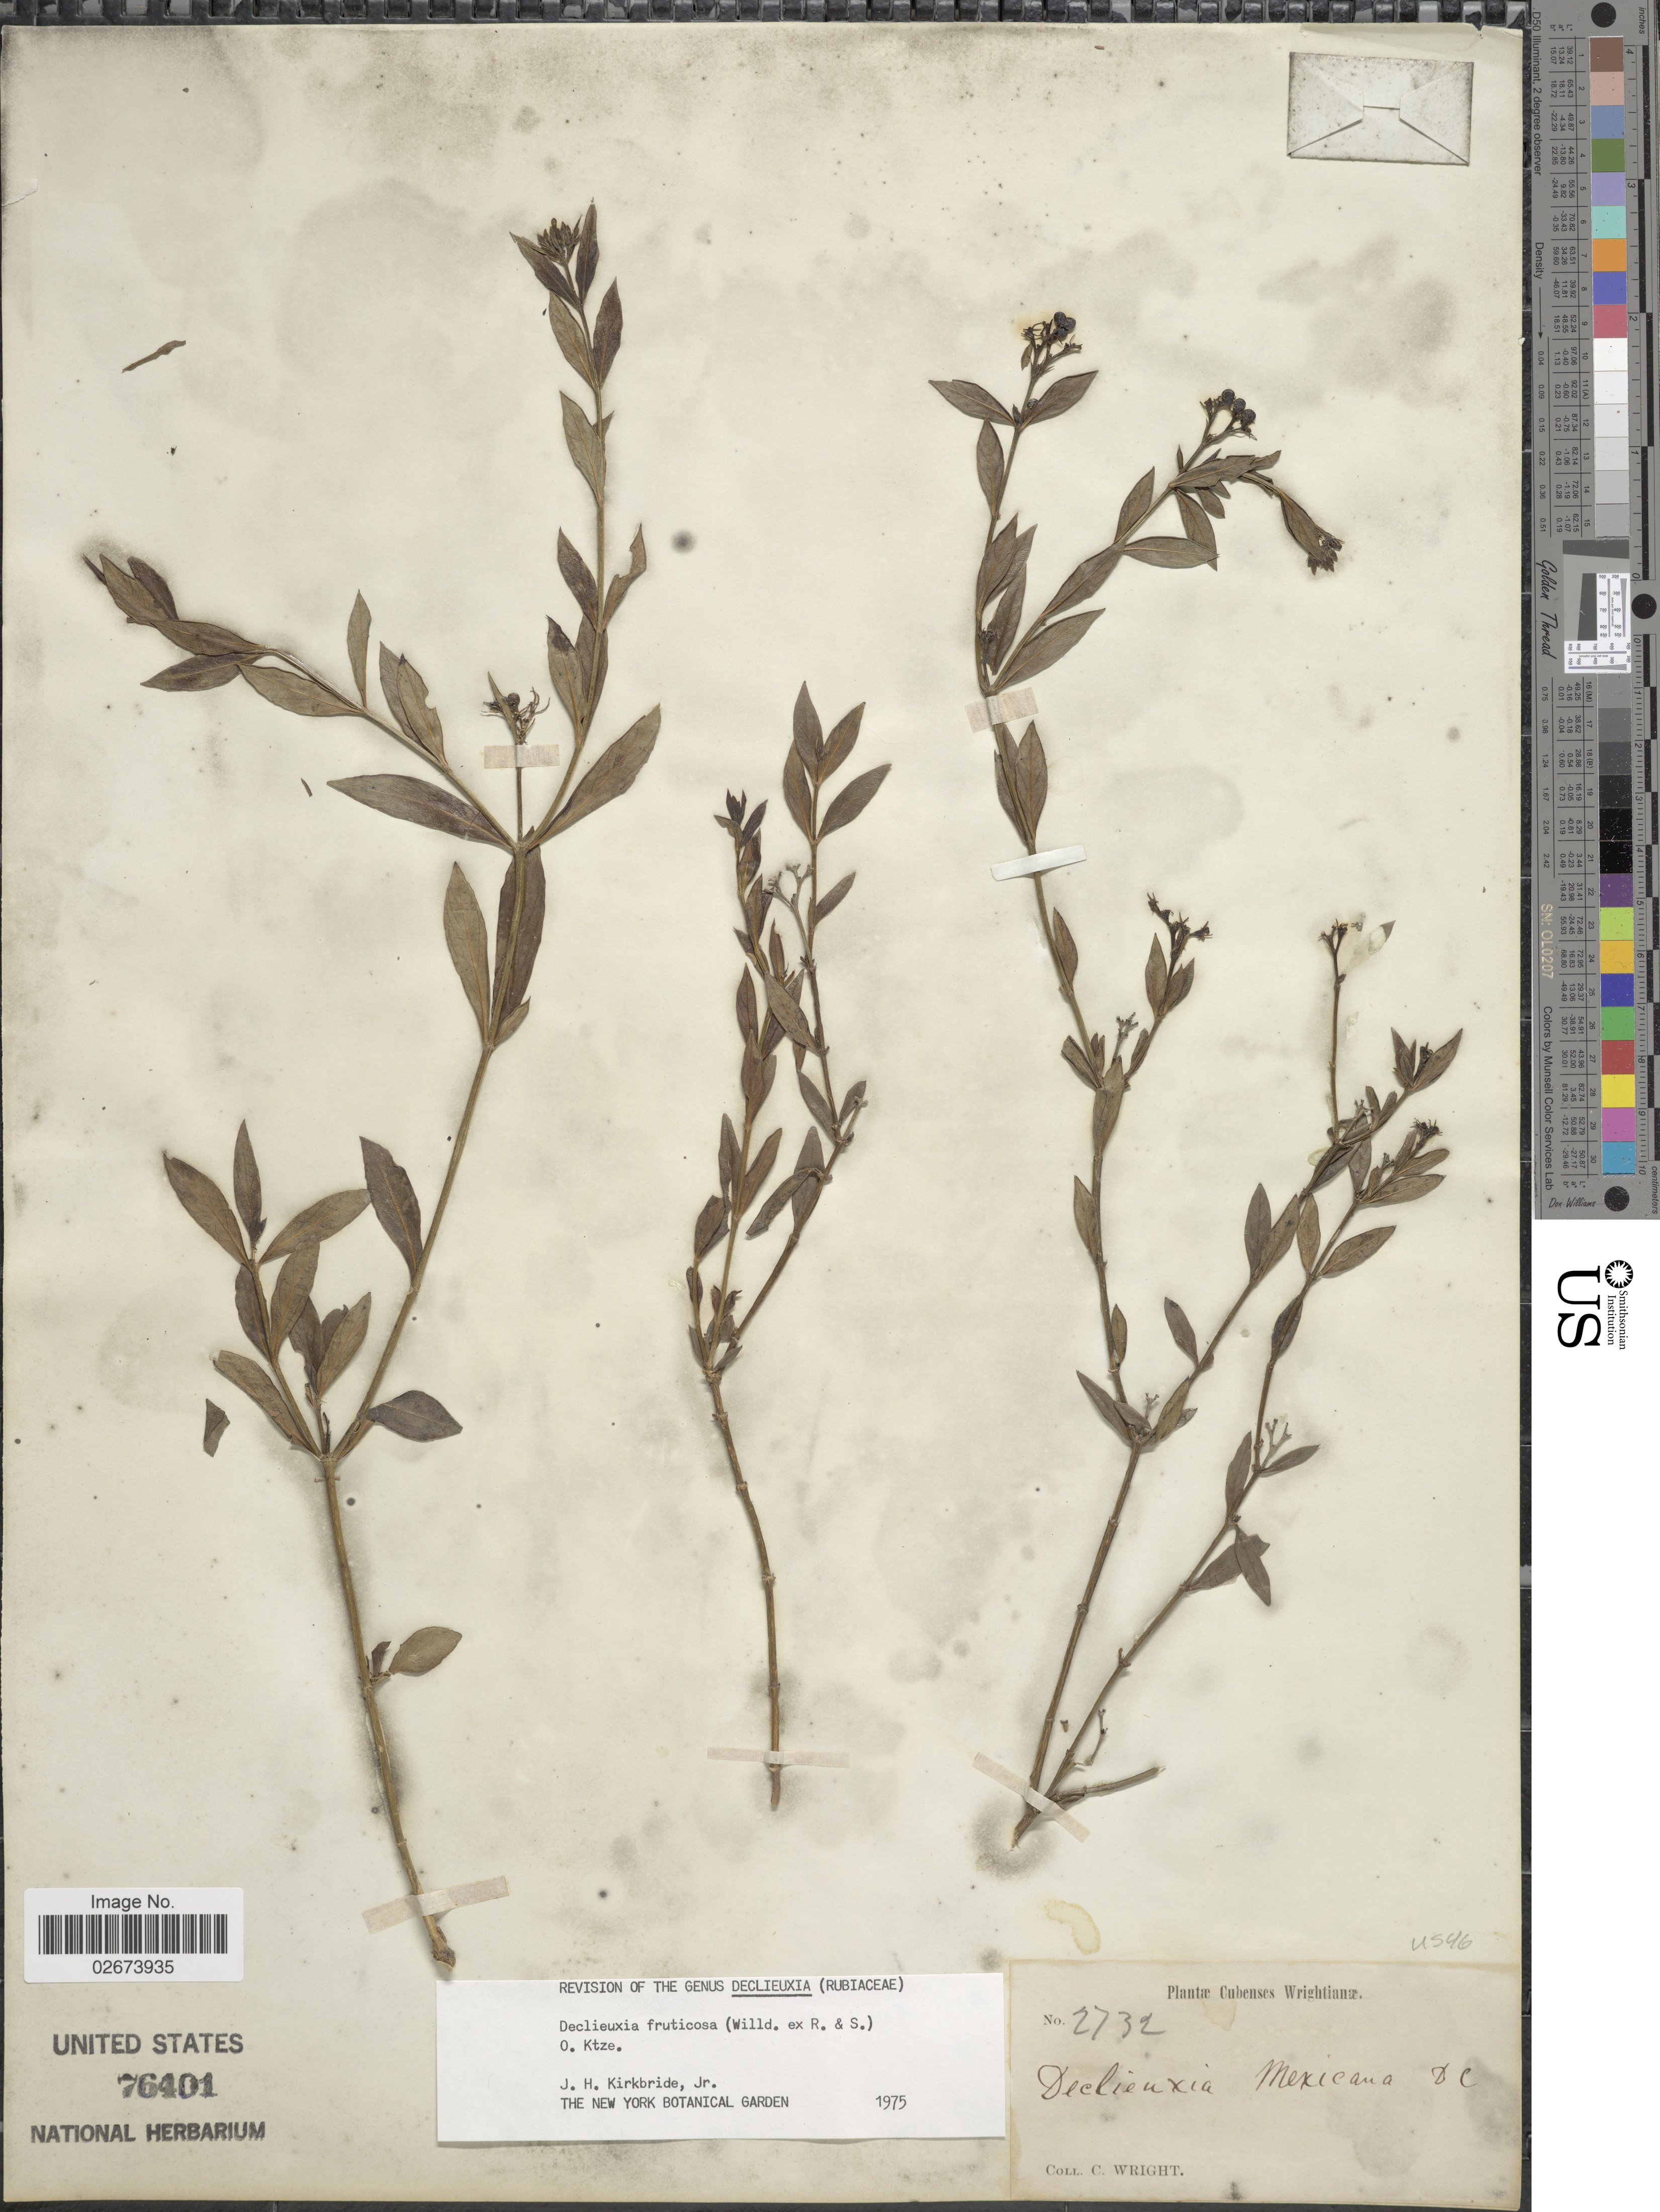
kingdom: Plantae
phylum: Tracheophyta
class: Magnoliopsida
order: Gentianales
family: Rubiaceae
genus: Declieuxia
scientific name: Declieuxia fruticosa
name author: (Willd. ex Roem. & Schult.) Kuntze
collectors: C. Wright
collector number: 2732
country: Cuba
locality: Cubenses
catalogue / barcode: US 76401